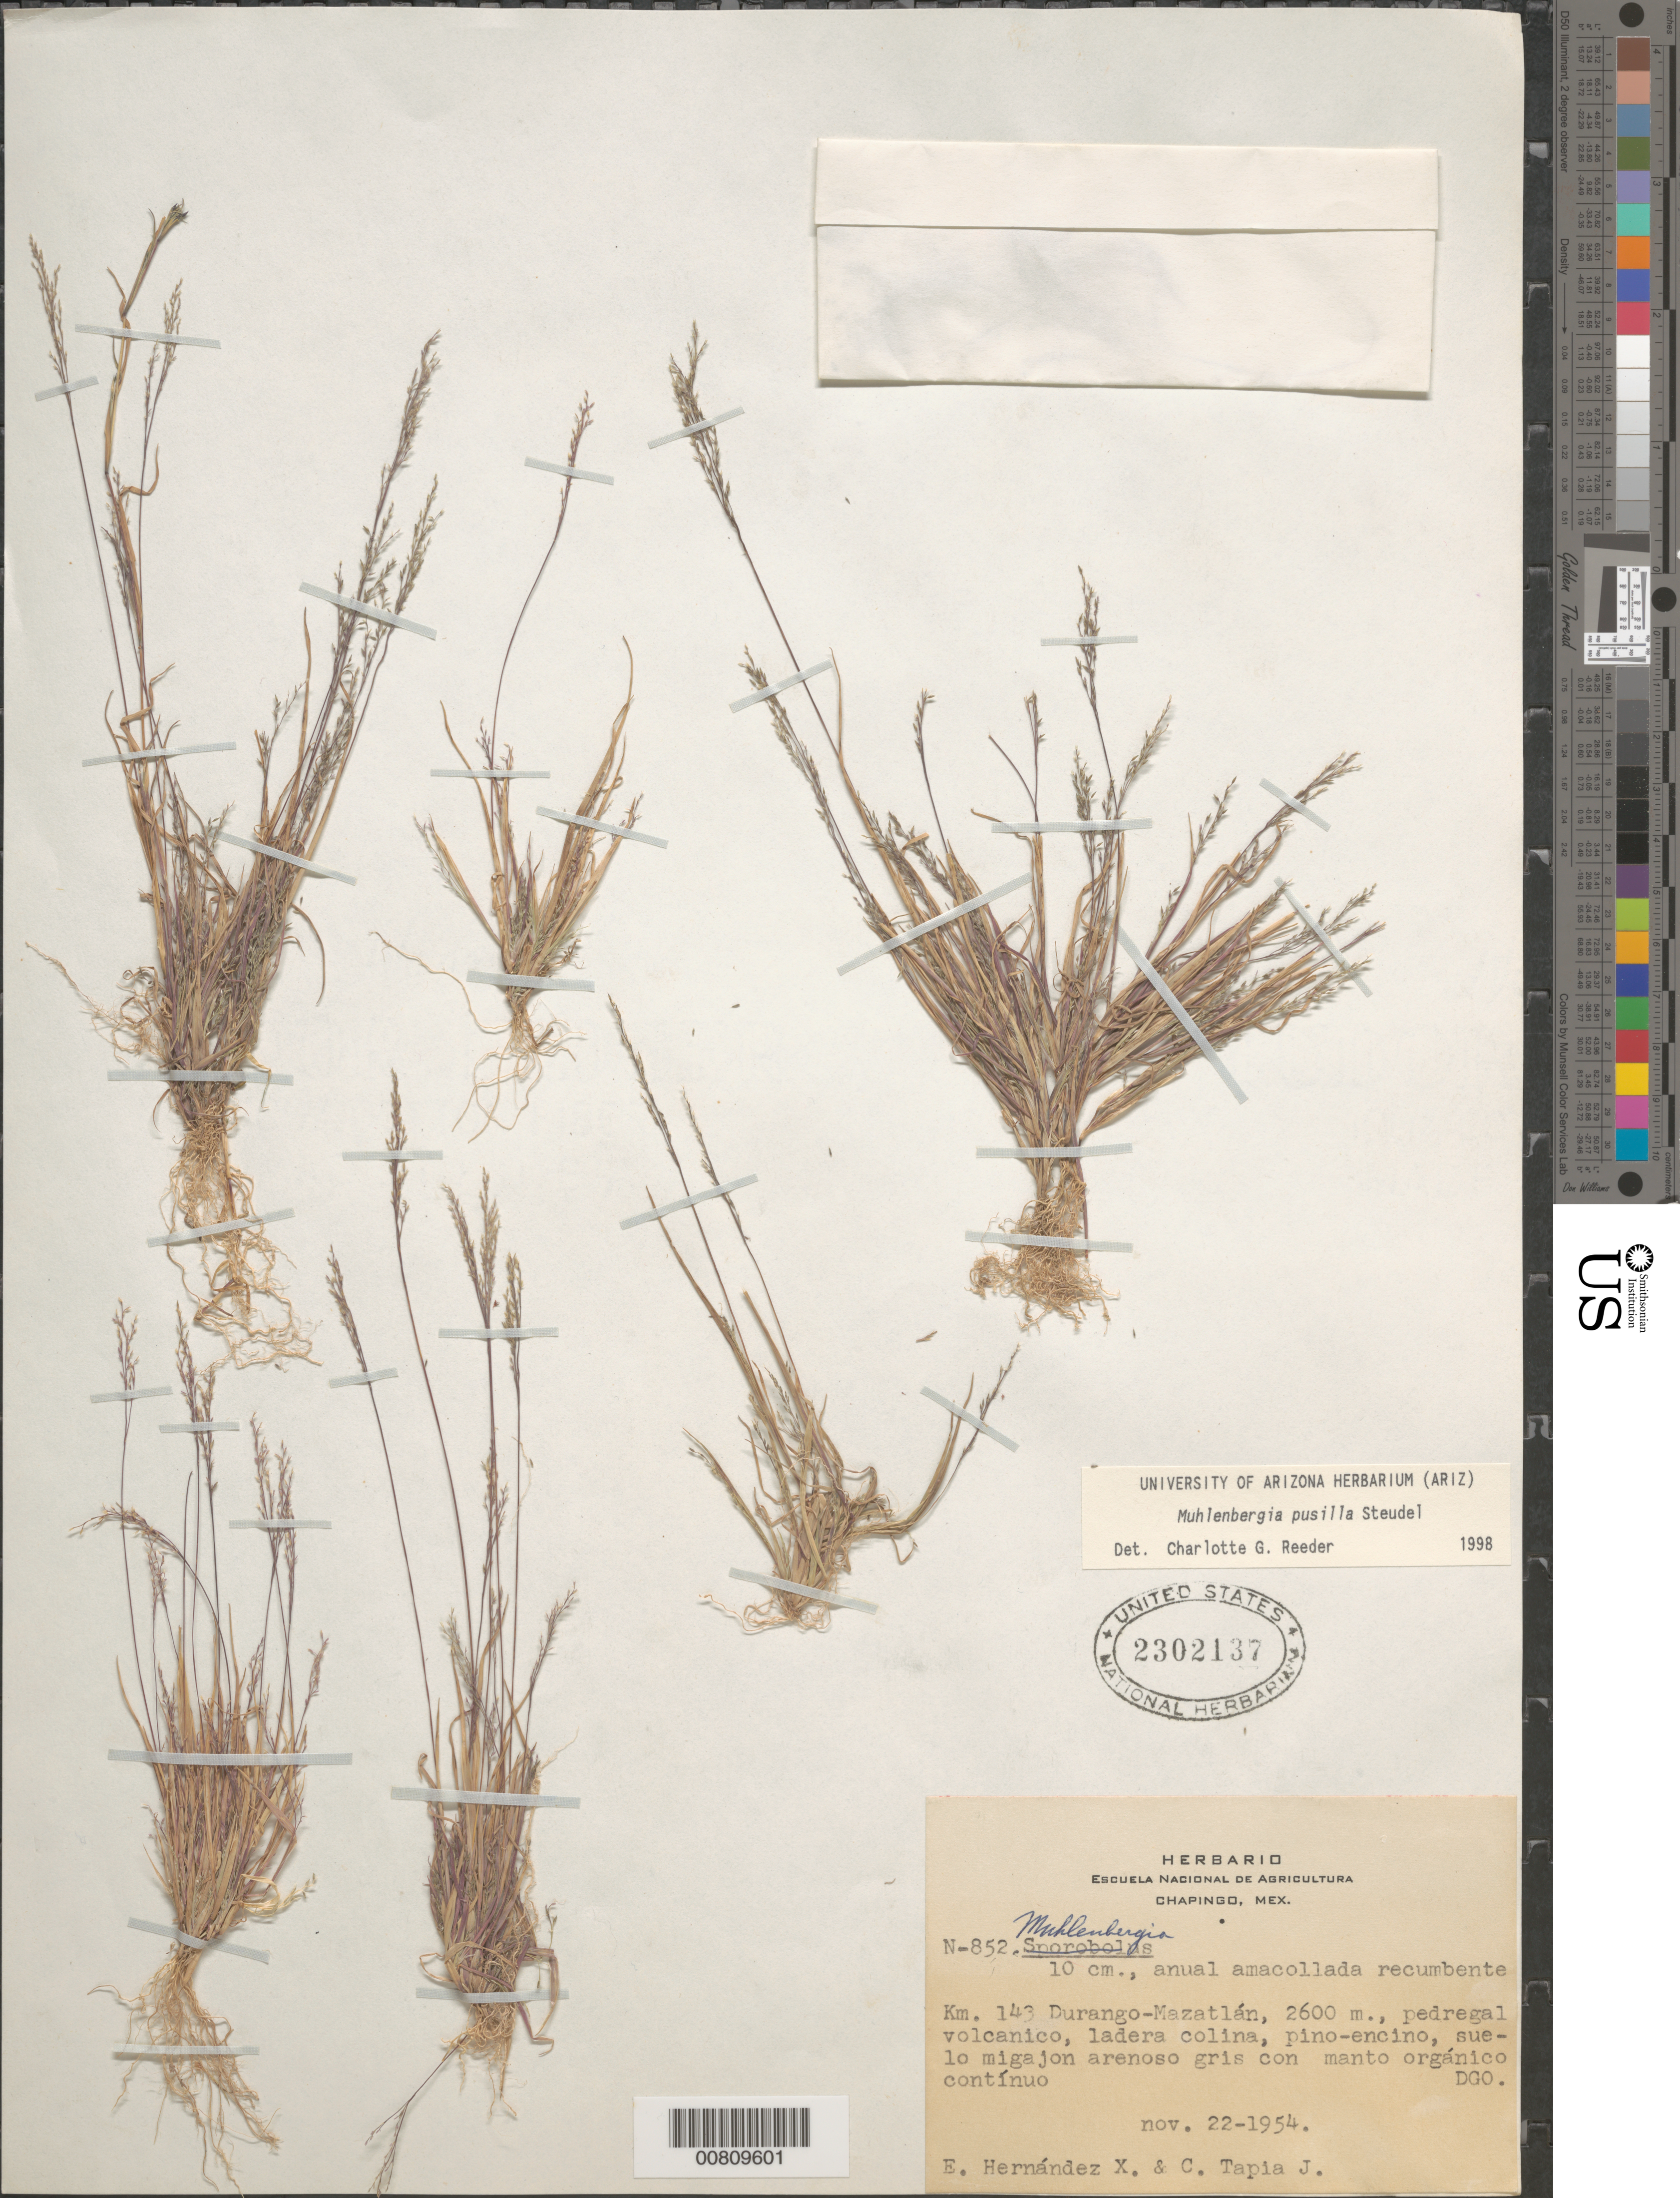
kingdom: Plantae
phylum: Tracheophyta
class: Liliopsida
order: Poales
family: Poaceae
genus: Muhlenbergia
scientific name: Muhlenbergia pusilla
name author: Steud.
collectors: E. I. Hernández-X. & C. Tapia-J.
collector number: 852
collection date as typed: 22 Nov 1954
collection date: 1954-11-22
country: Mexico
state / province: México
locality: Chapingo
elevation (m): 2600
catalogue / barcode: US 2302137